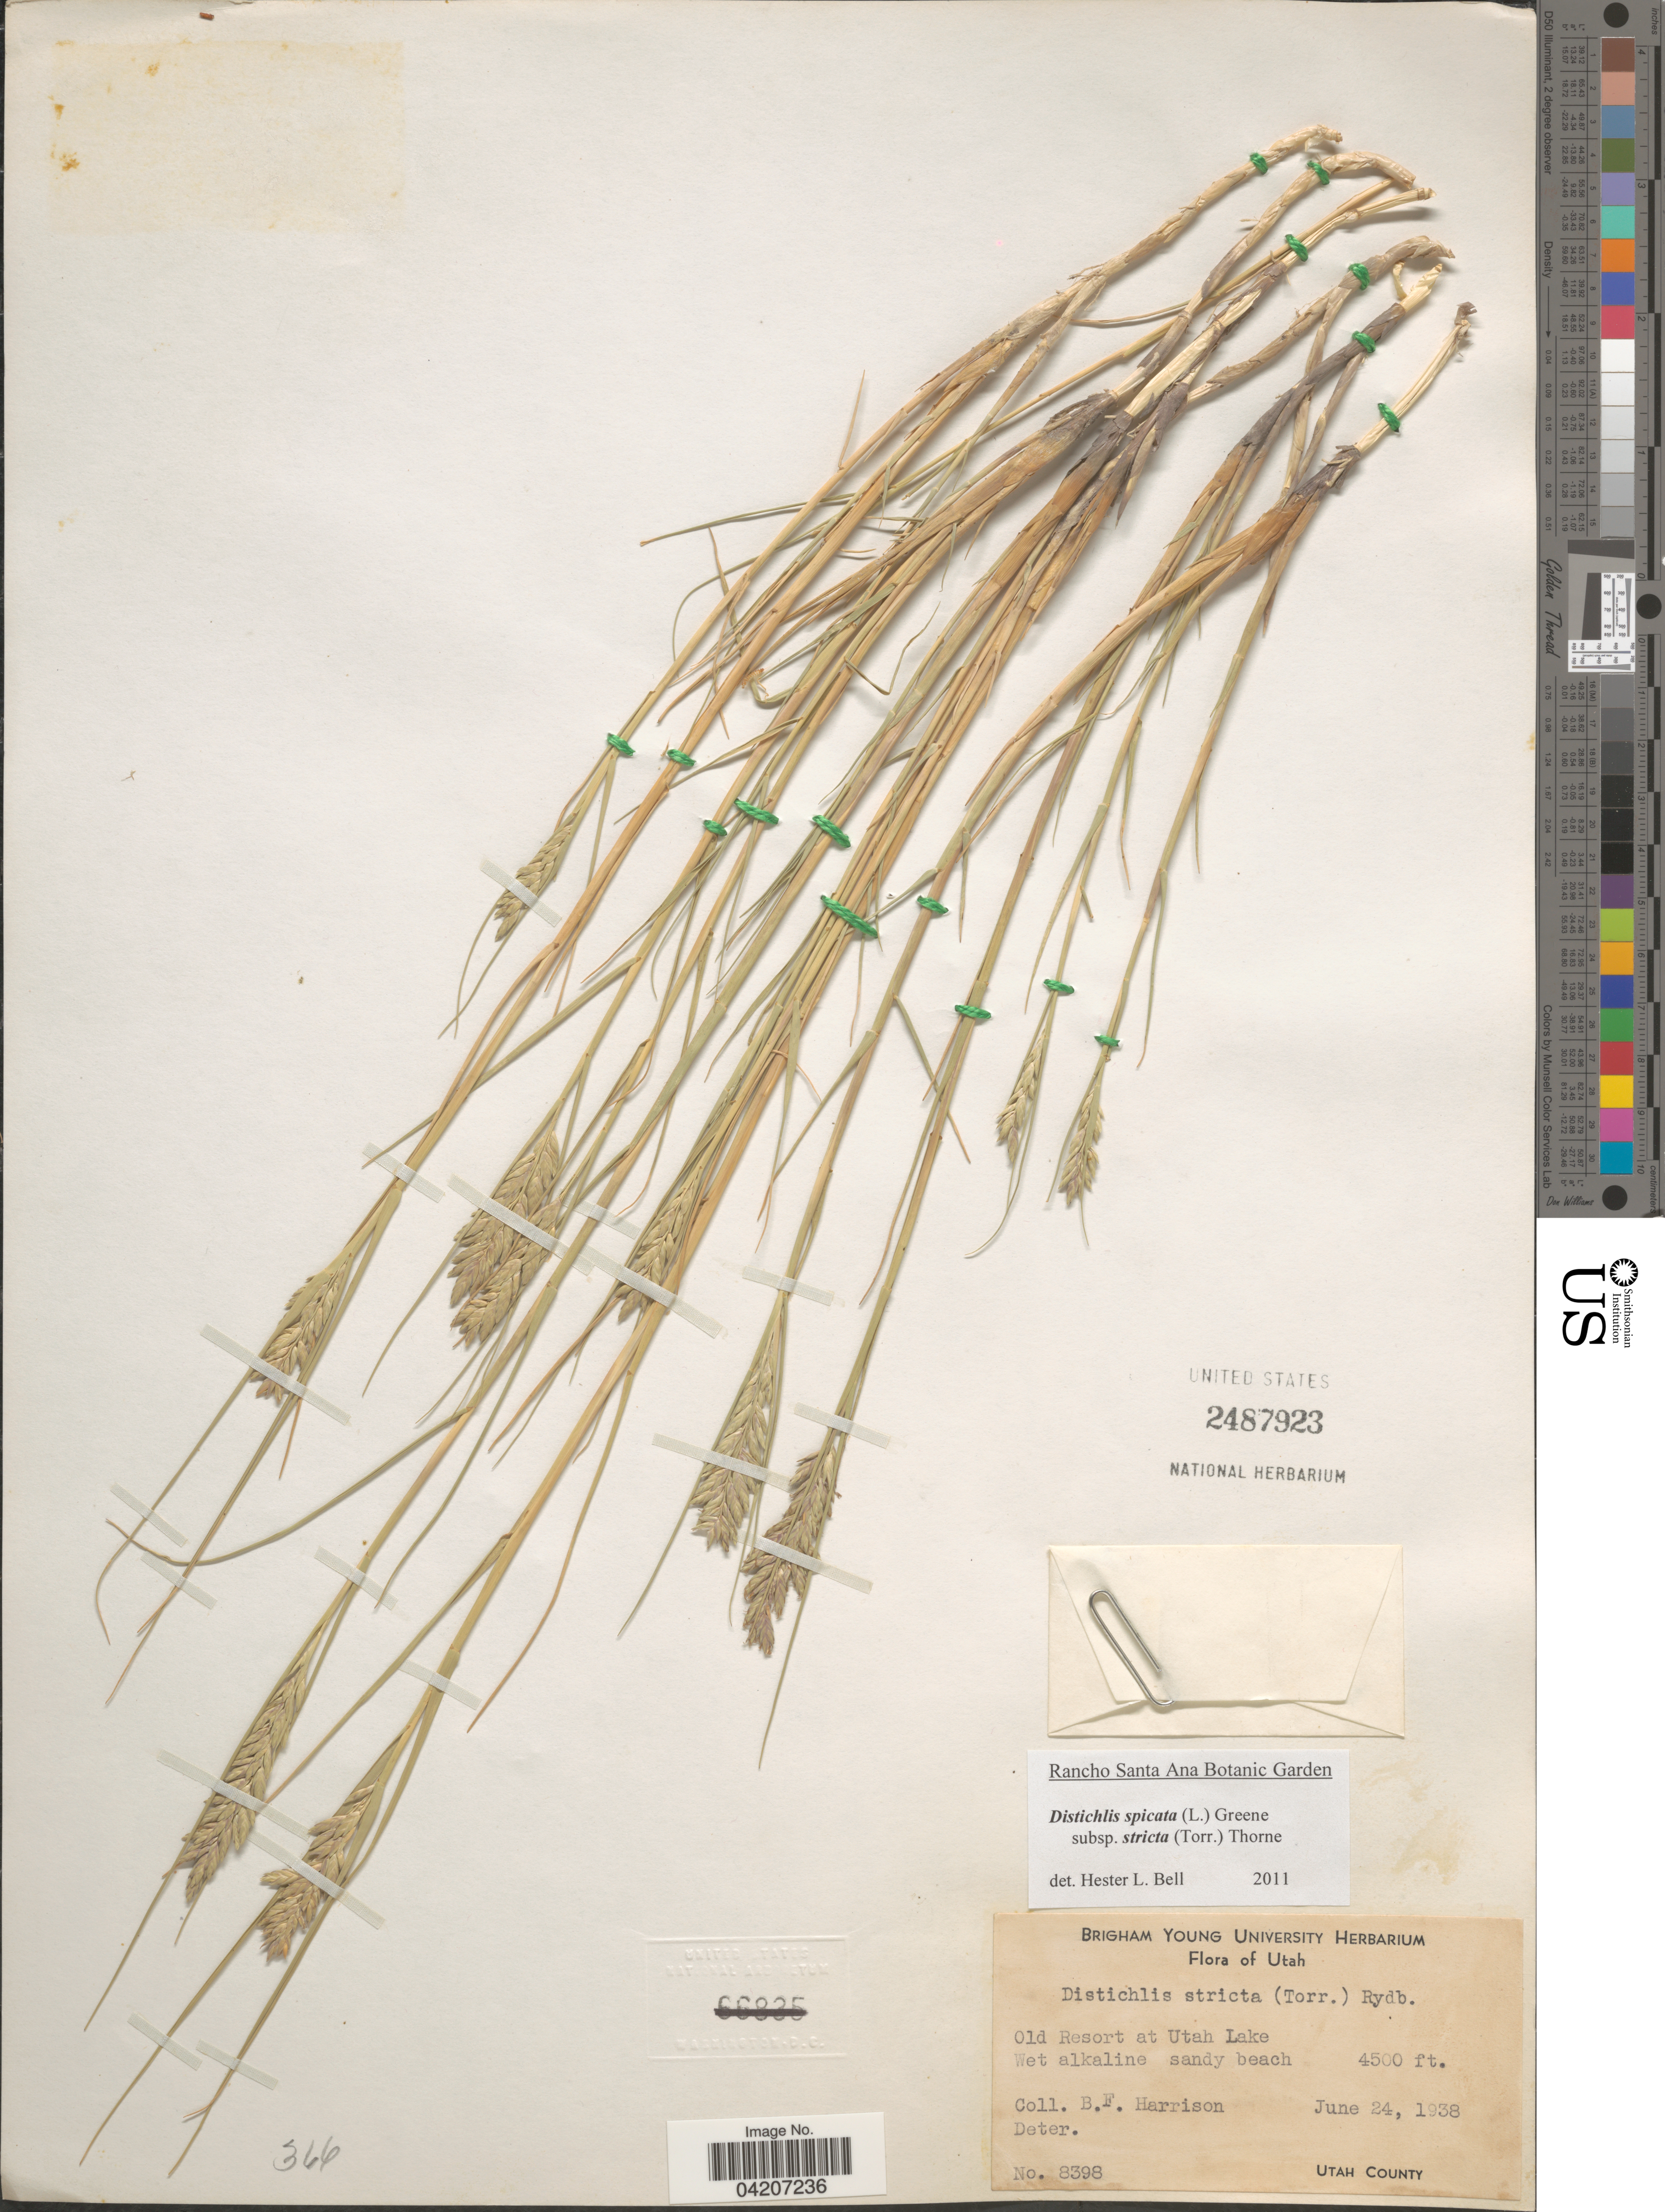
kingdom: Plantae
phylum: Tracheophyta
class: Liliopsida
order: Poales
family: Poaceae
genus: Distichlis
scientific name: Distichlis spicata subsp. stricta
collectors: B. F. Harrison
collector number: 8398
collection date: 1938-06-24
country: United States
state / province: Utah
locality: Old Resort at Utah Lake. Utah County.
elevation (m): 1372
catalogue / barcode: US 2487923